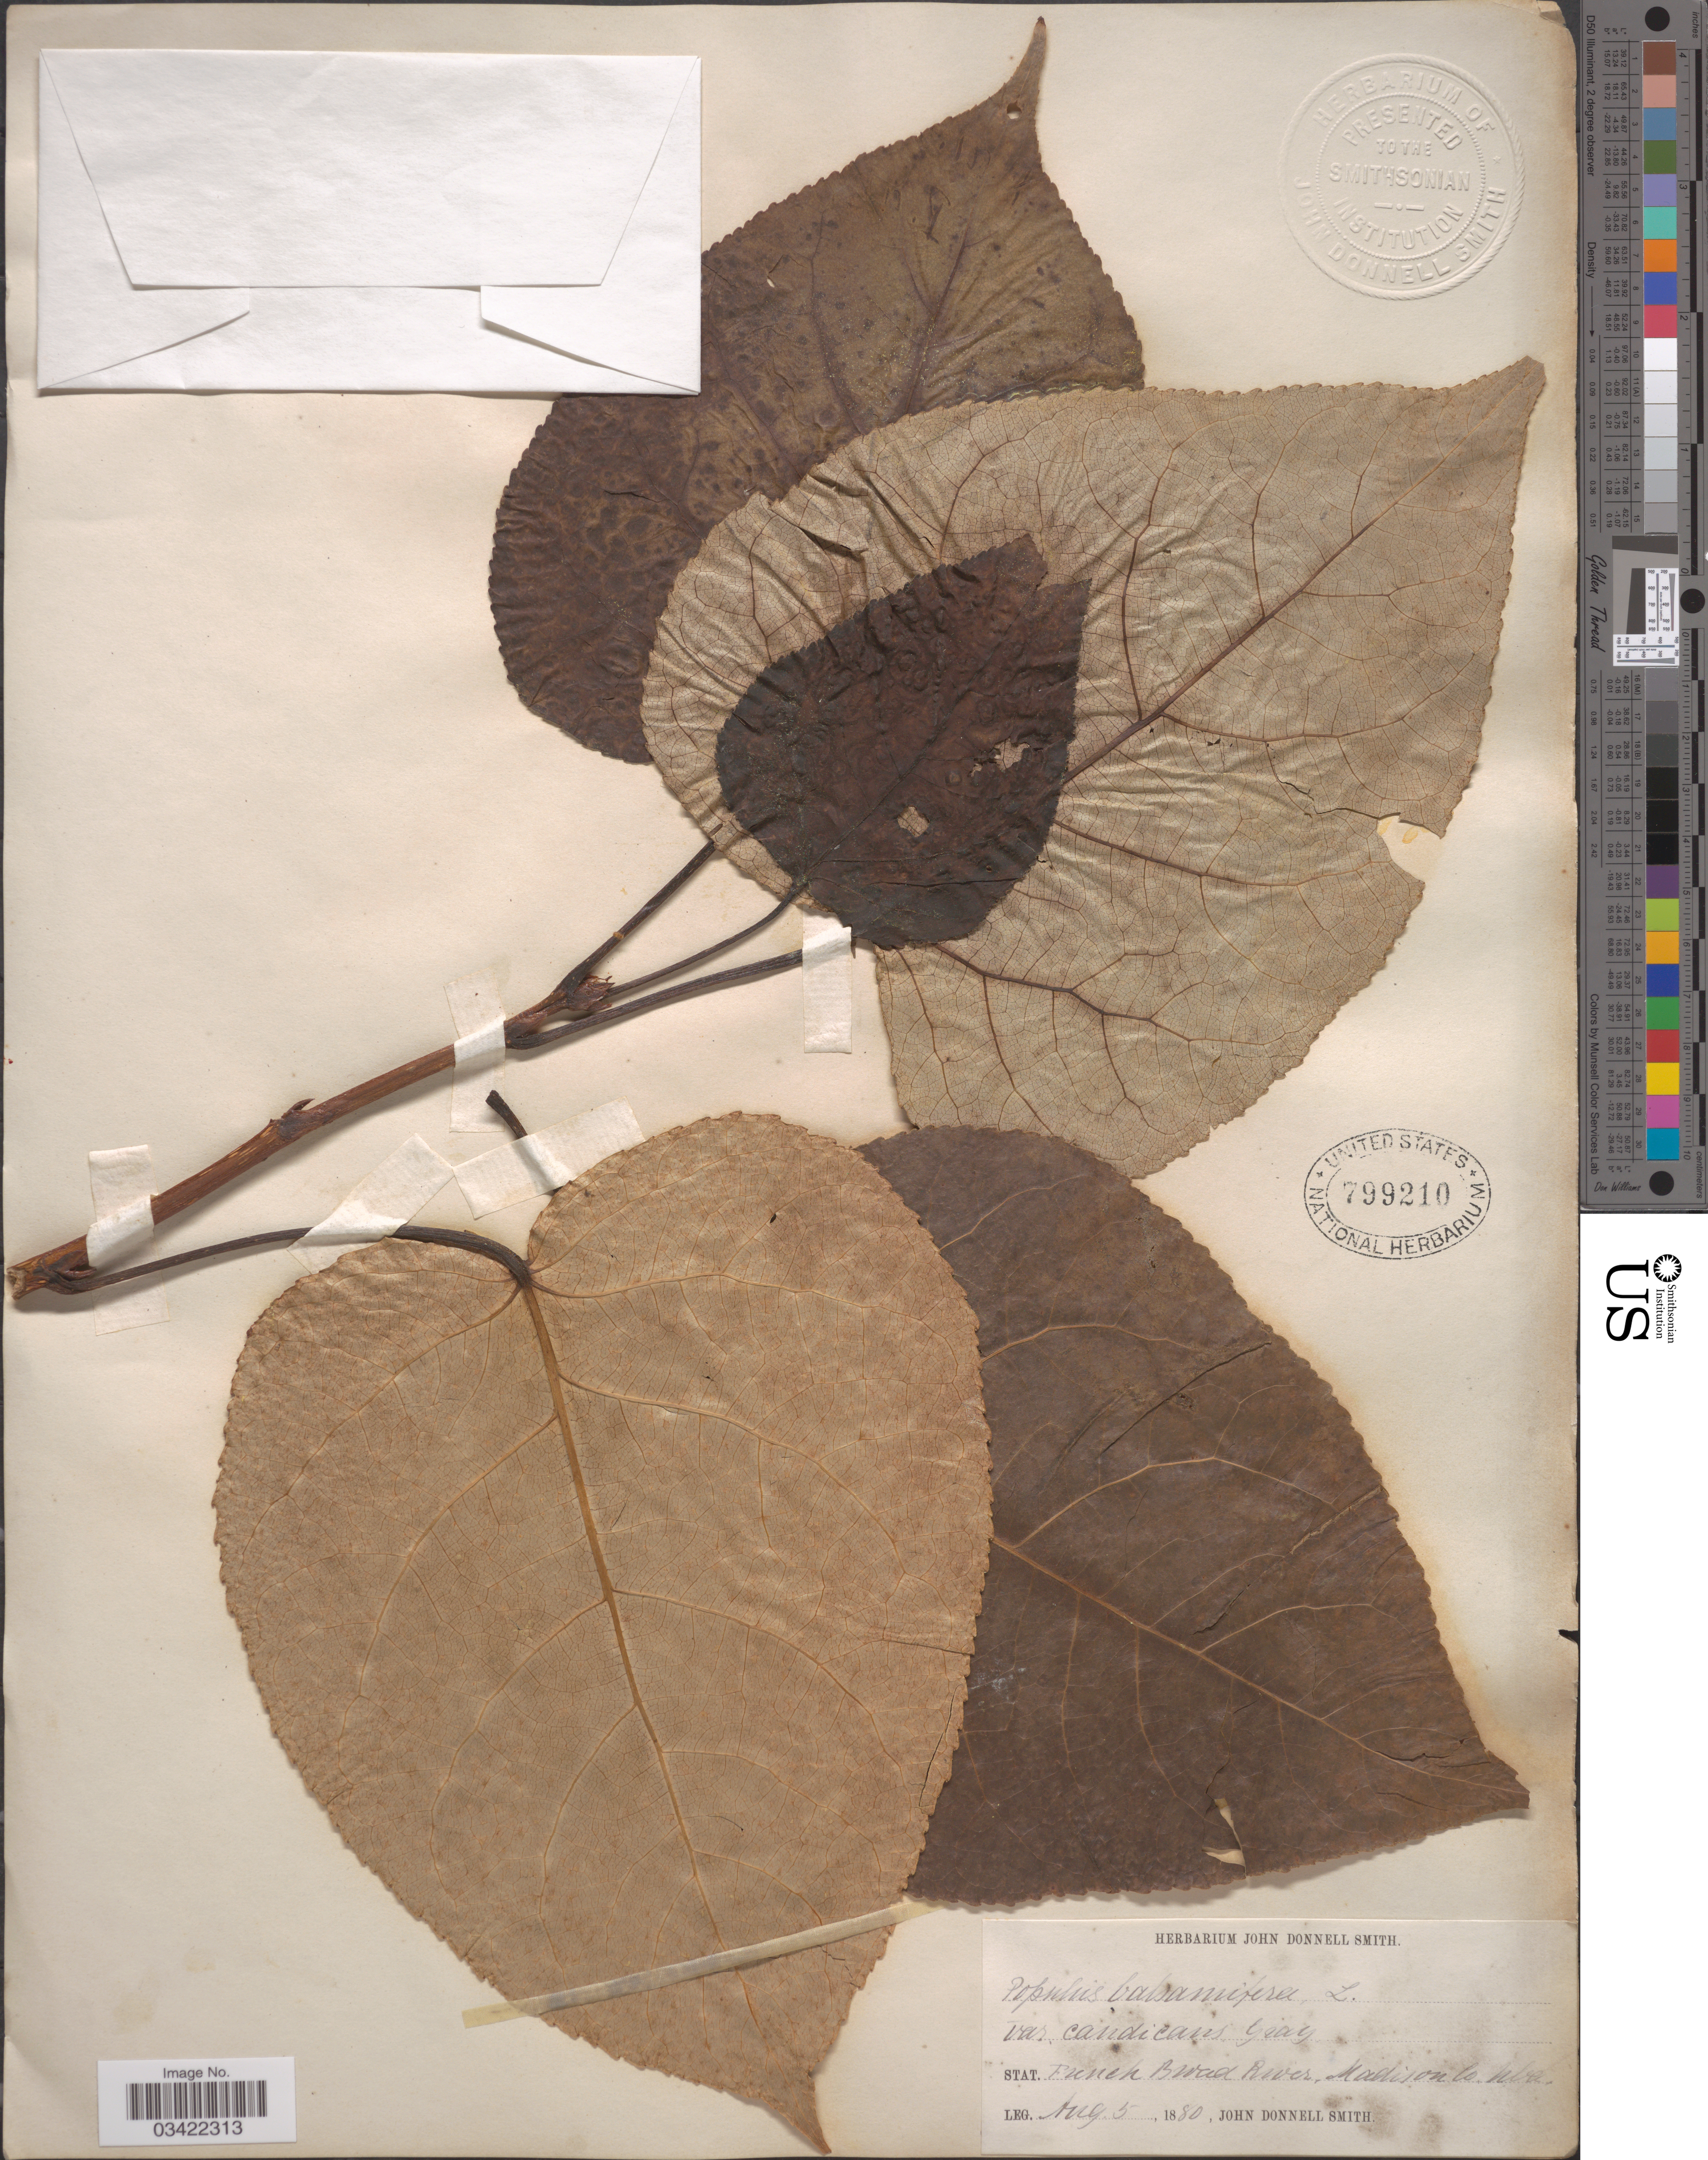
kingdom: Plantae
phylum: Tracheophyta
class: Magnoliopsida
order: Malpighiales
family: Salicaceae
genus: Populus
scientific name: Populus x jackii 'Balm of Gilead'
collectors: J. Donnell Smith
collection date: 1880-08-05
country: United States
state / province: North Carolina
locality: Stat. French Broad River, Madison Co.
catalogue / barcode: US 799210